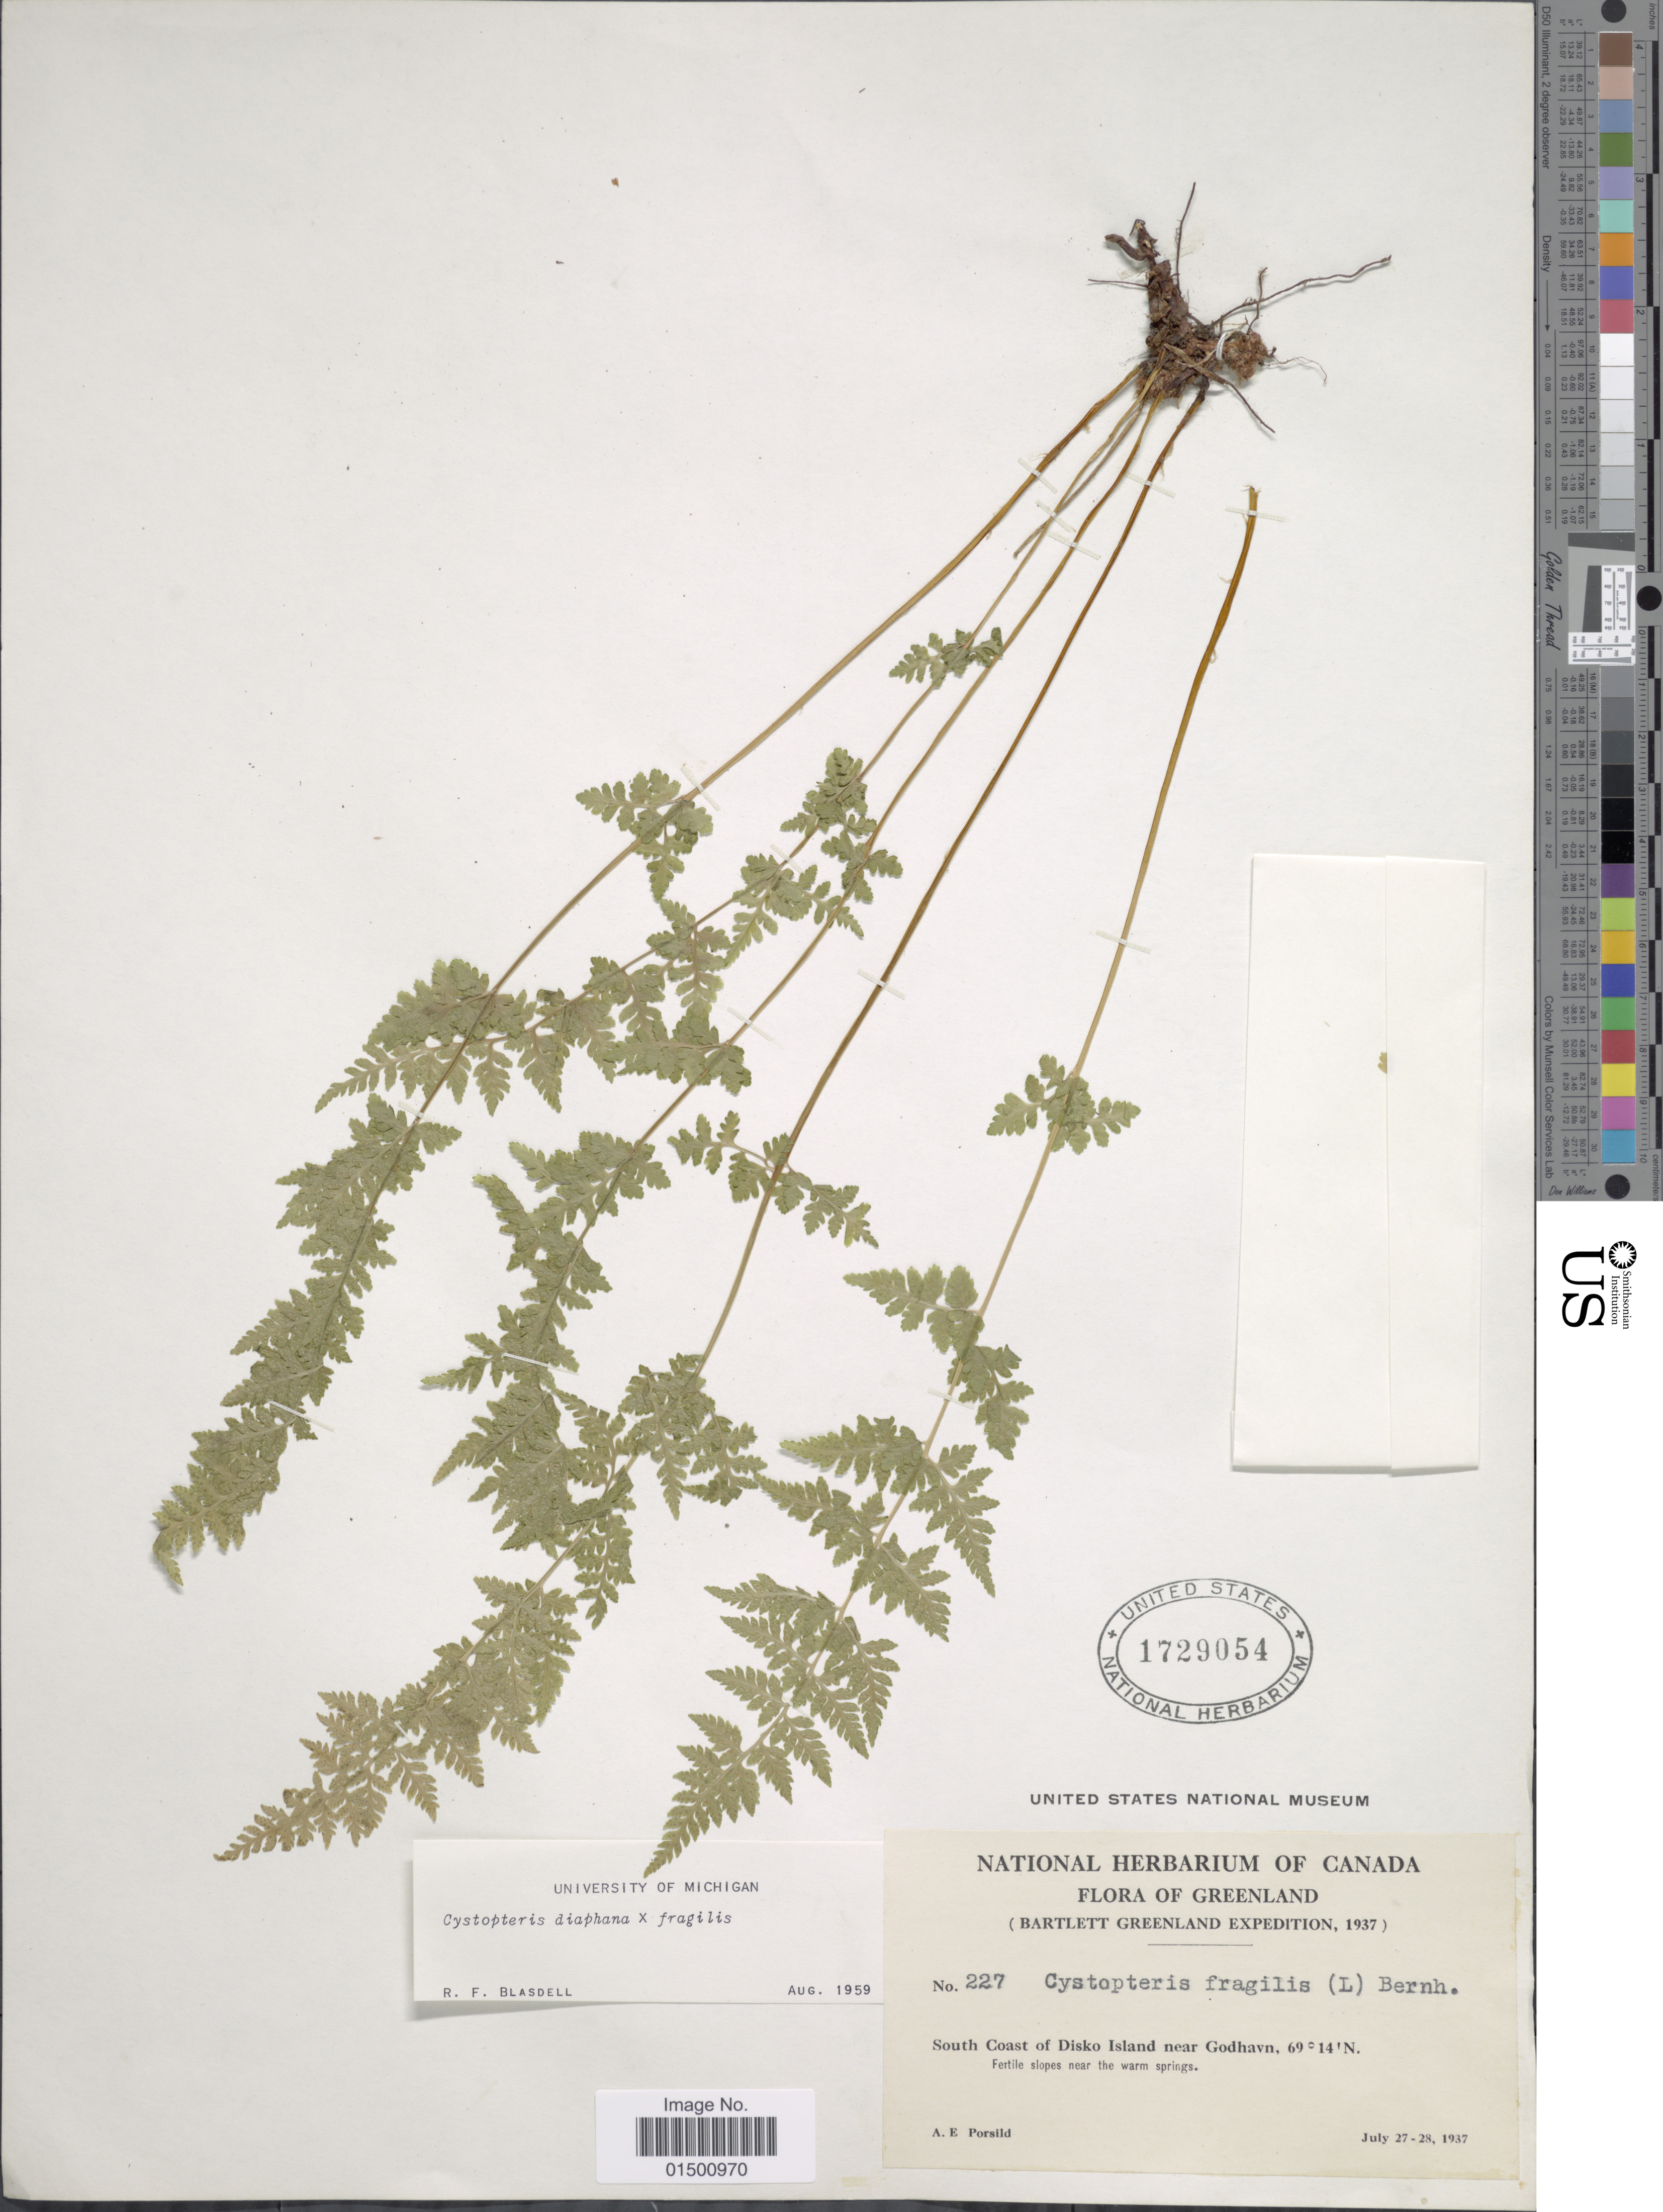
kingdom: Plantae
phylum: Tracheophyta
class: Polypodiopsida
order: Polypodiales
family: Cystopteridaceae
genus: Cystopteris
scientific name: Cystopteris diaphana x C. fragilis (L.) Bernh.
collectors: A. E. Porsild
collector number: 227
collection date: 1937-07-27/1937-07-28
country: Greenland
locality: South Coast of Disko Island near Godhavn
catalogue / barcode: US 1729054